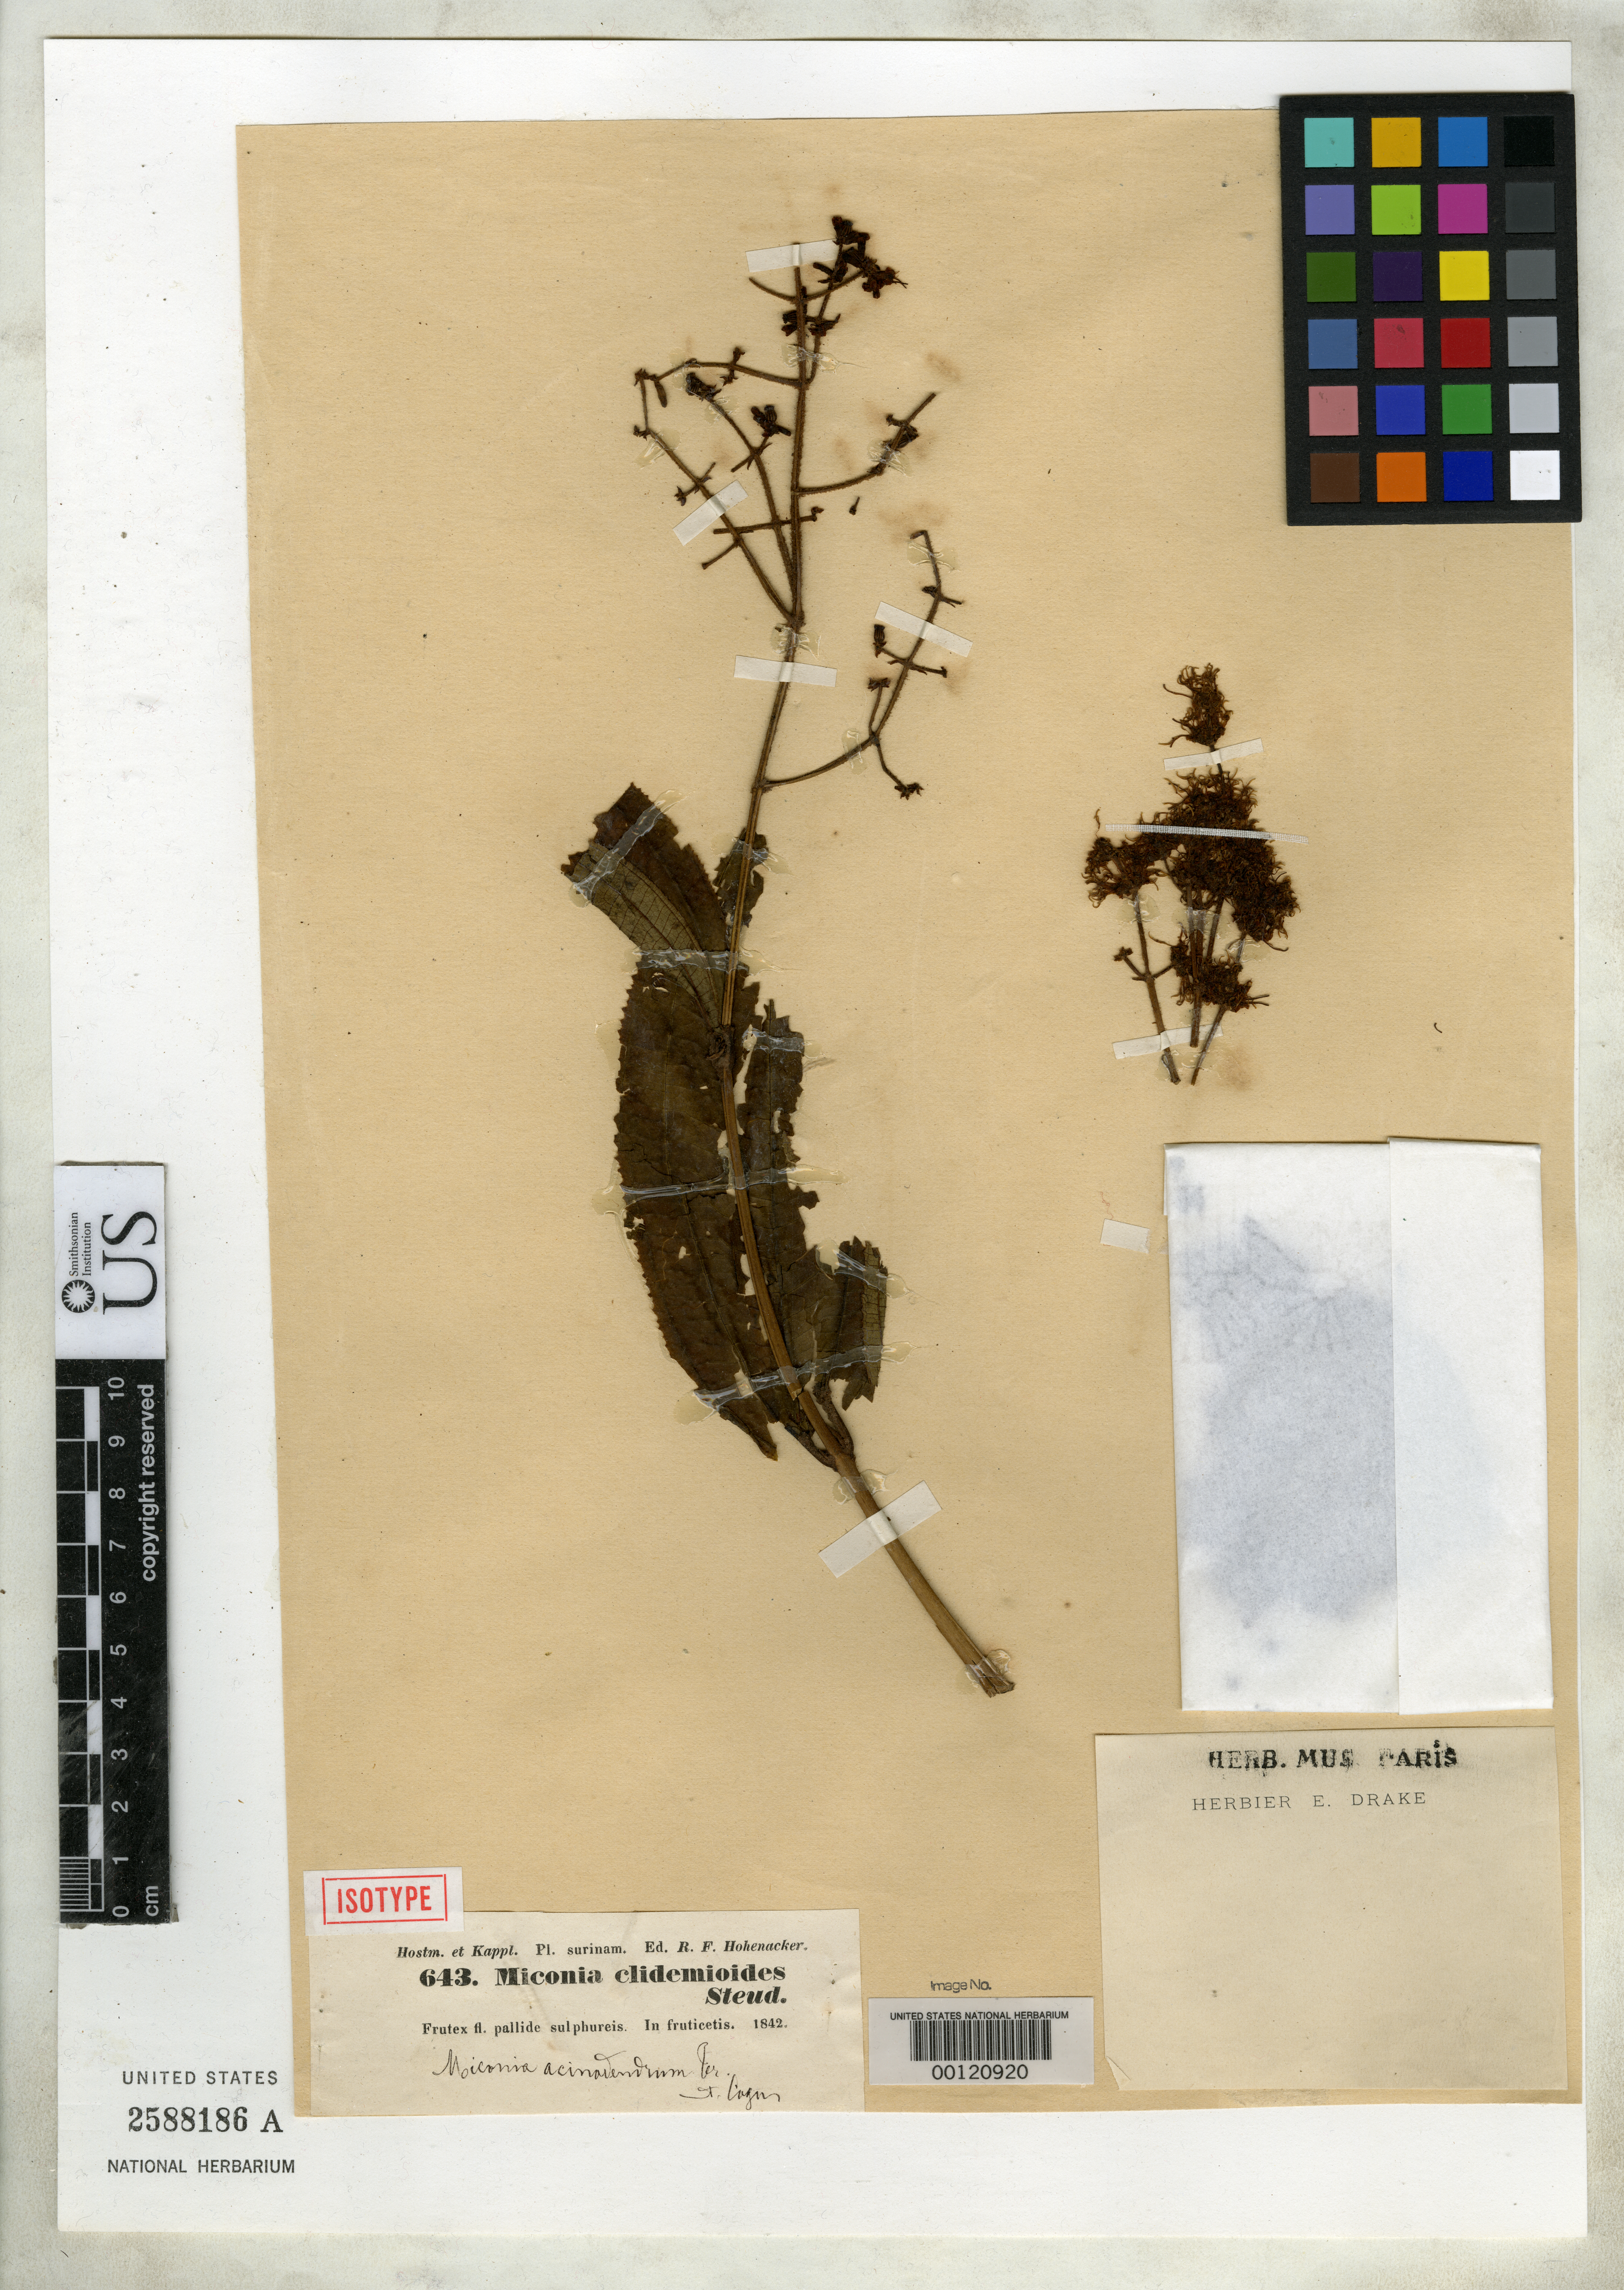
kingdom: Plantae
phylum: Tracheophyta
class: Magnoliopsida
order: Myrtales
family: Melastomataceae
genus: Miconia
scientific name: Miconia clidemioides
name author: Steud.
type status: Isotype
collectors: F. Hostmann & A. Kappler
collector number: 643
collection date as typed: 1842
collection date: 1842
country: Suriname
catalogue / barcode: US 2588186A